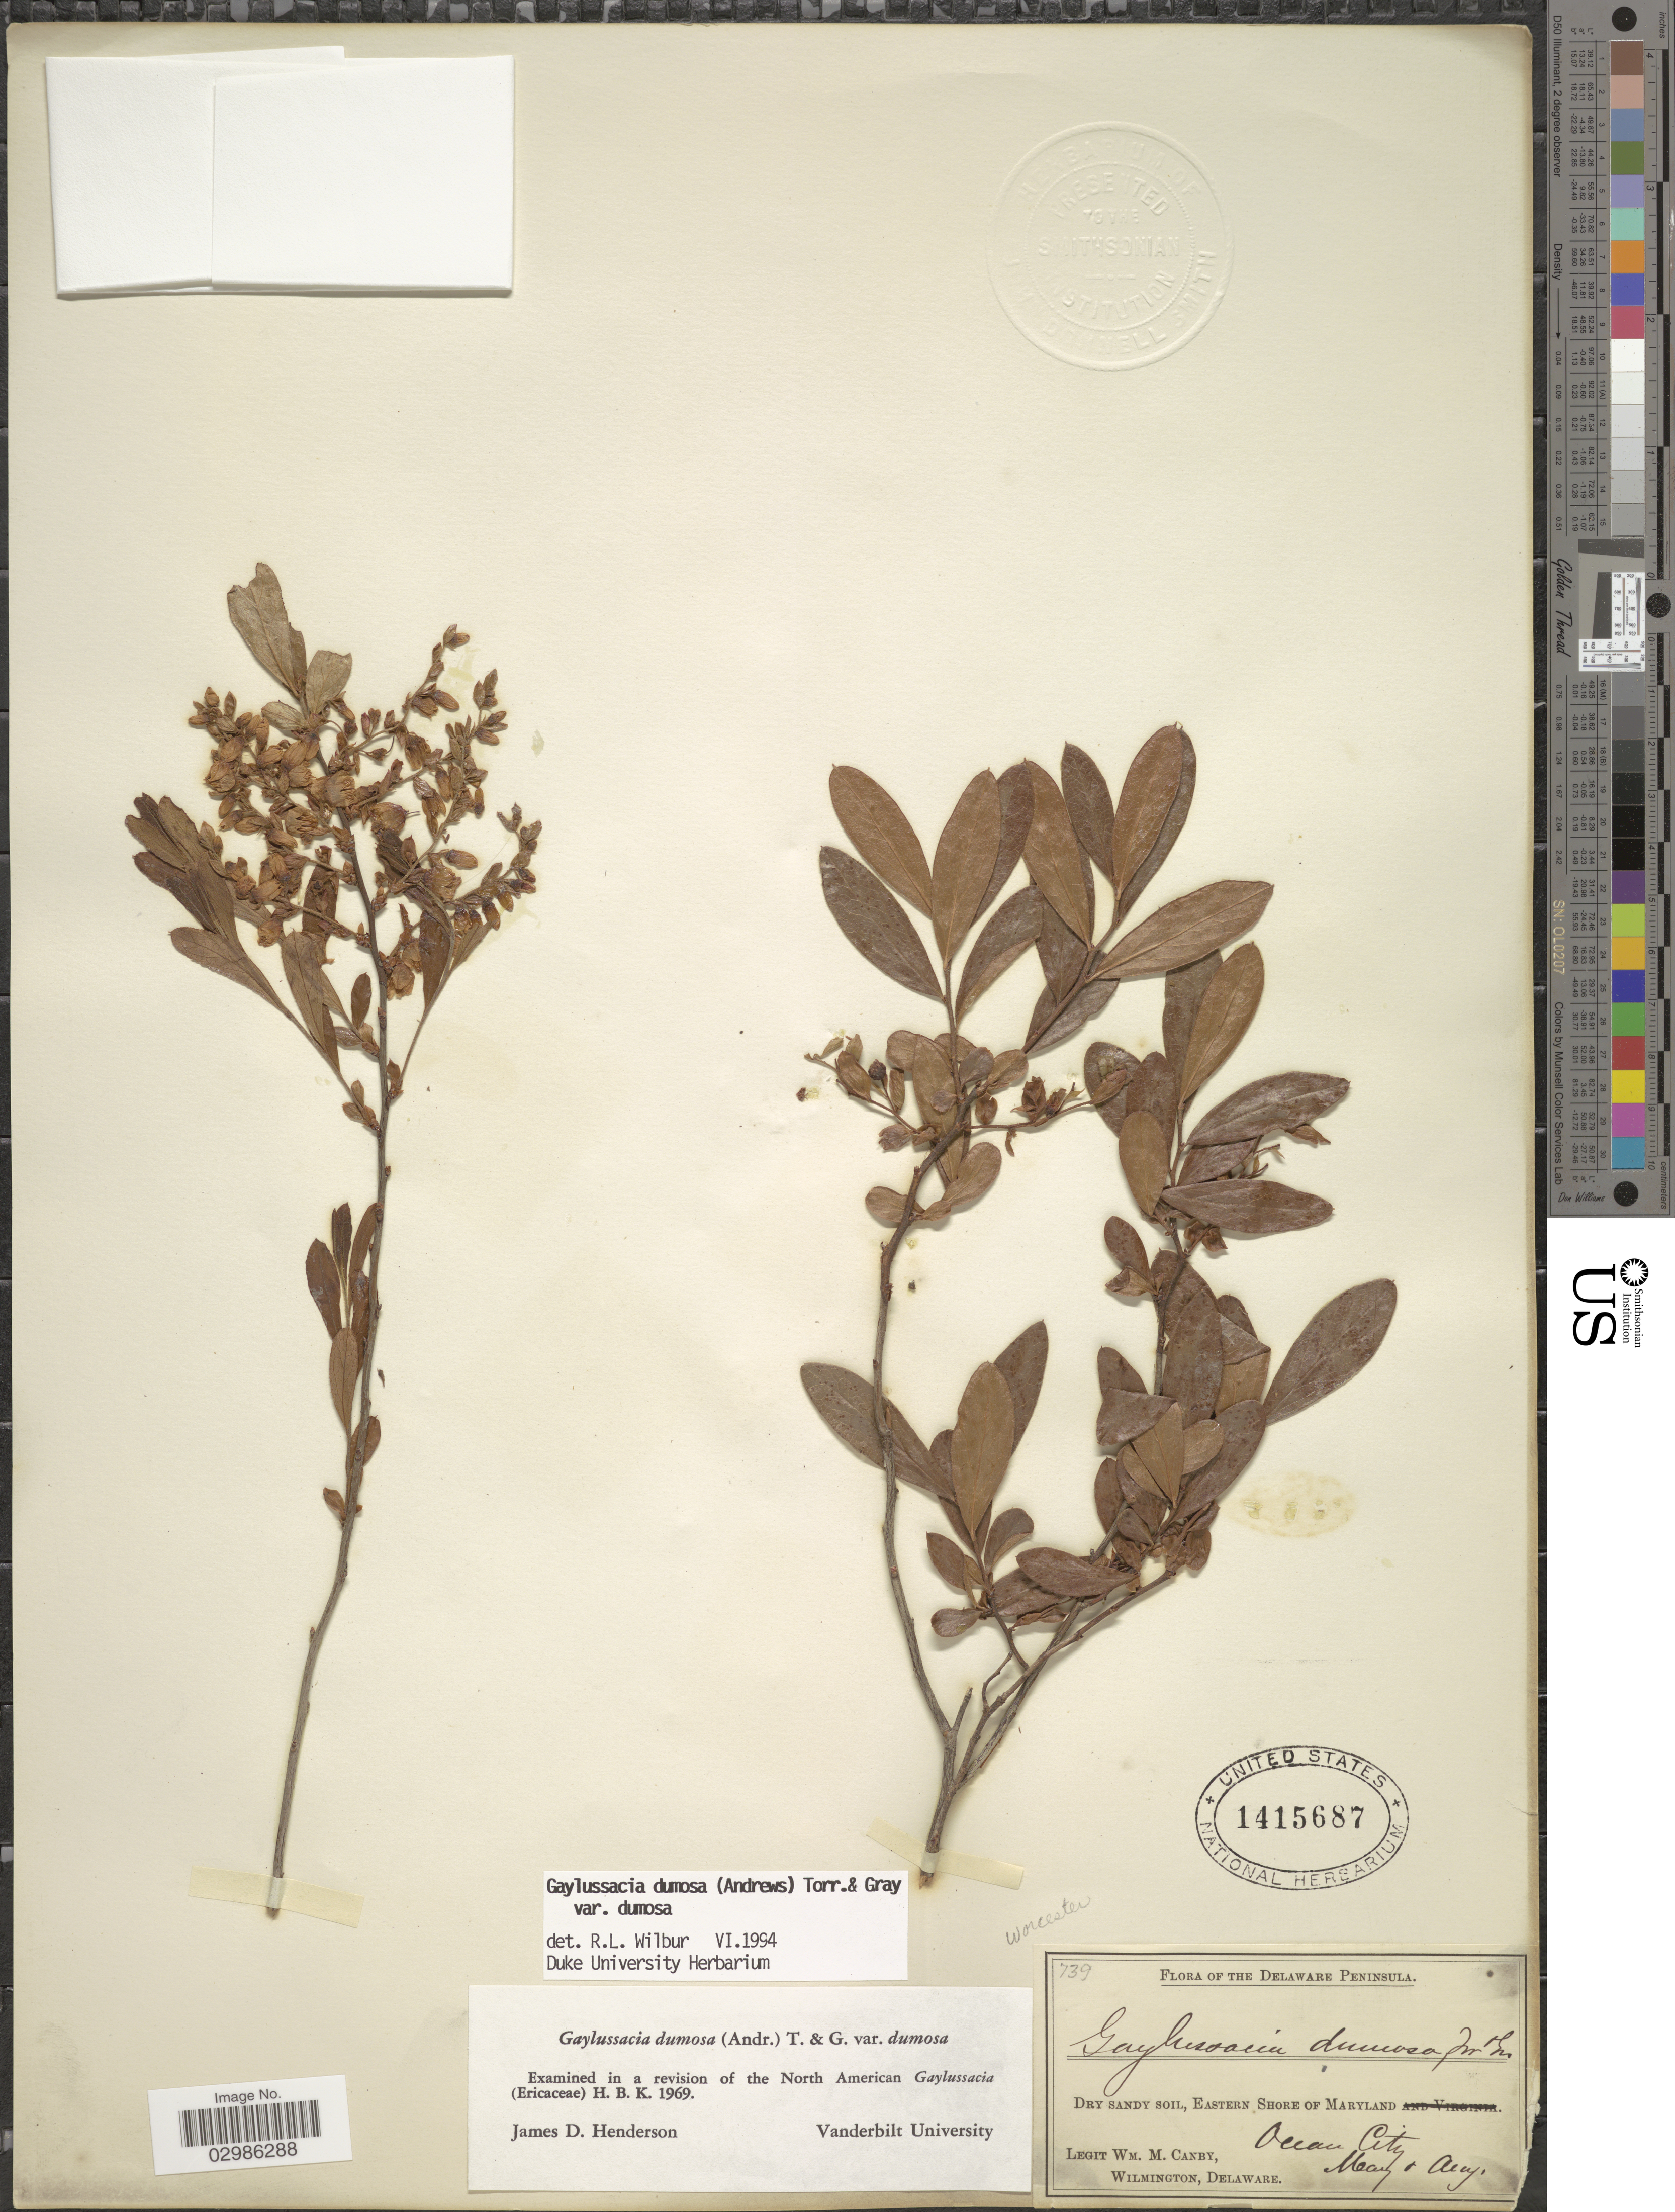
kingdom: Plantae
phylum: Tracheophyta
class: Magnoliopsida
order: Ericales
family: Ericaceae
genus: Gaylussacia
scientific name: Gaylussacia dumosa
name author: (Andrews) Torr. & A. Gray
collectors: W. M. Canby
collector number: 739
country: United States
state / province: Maryland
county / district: Worcester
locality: Delaware Peninsula, Eastern Shore of Maryland, Ocean City.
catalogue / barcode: US 1415687